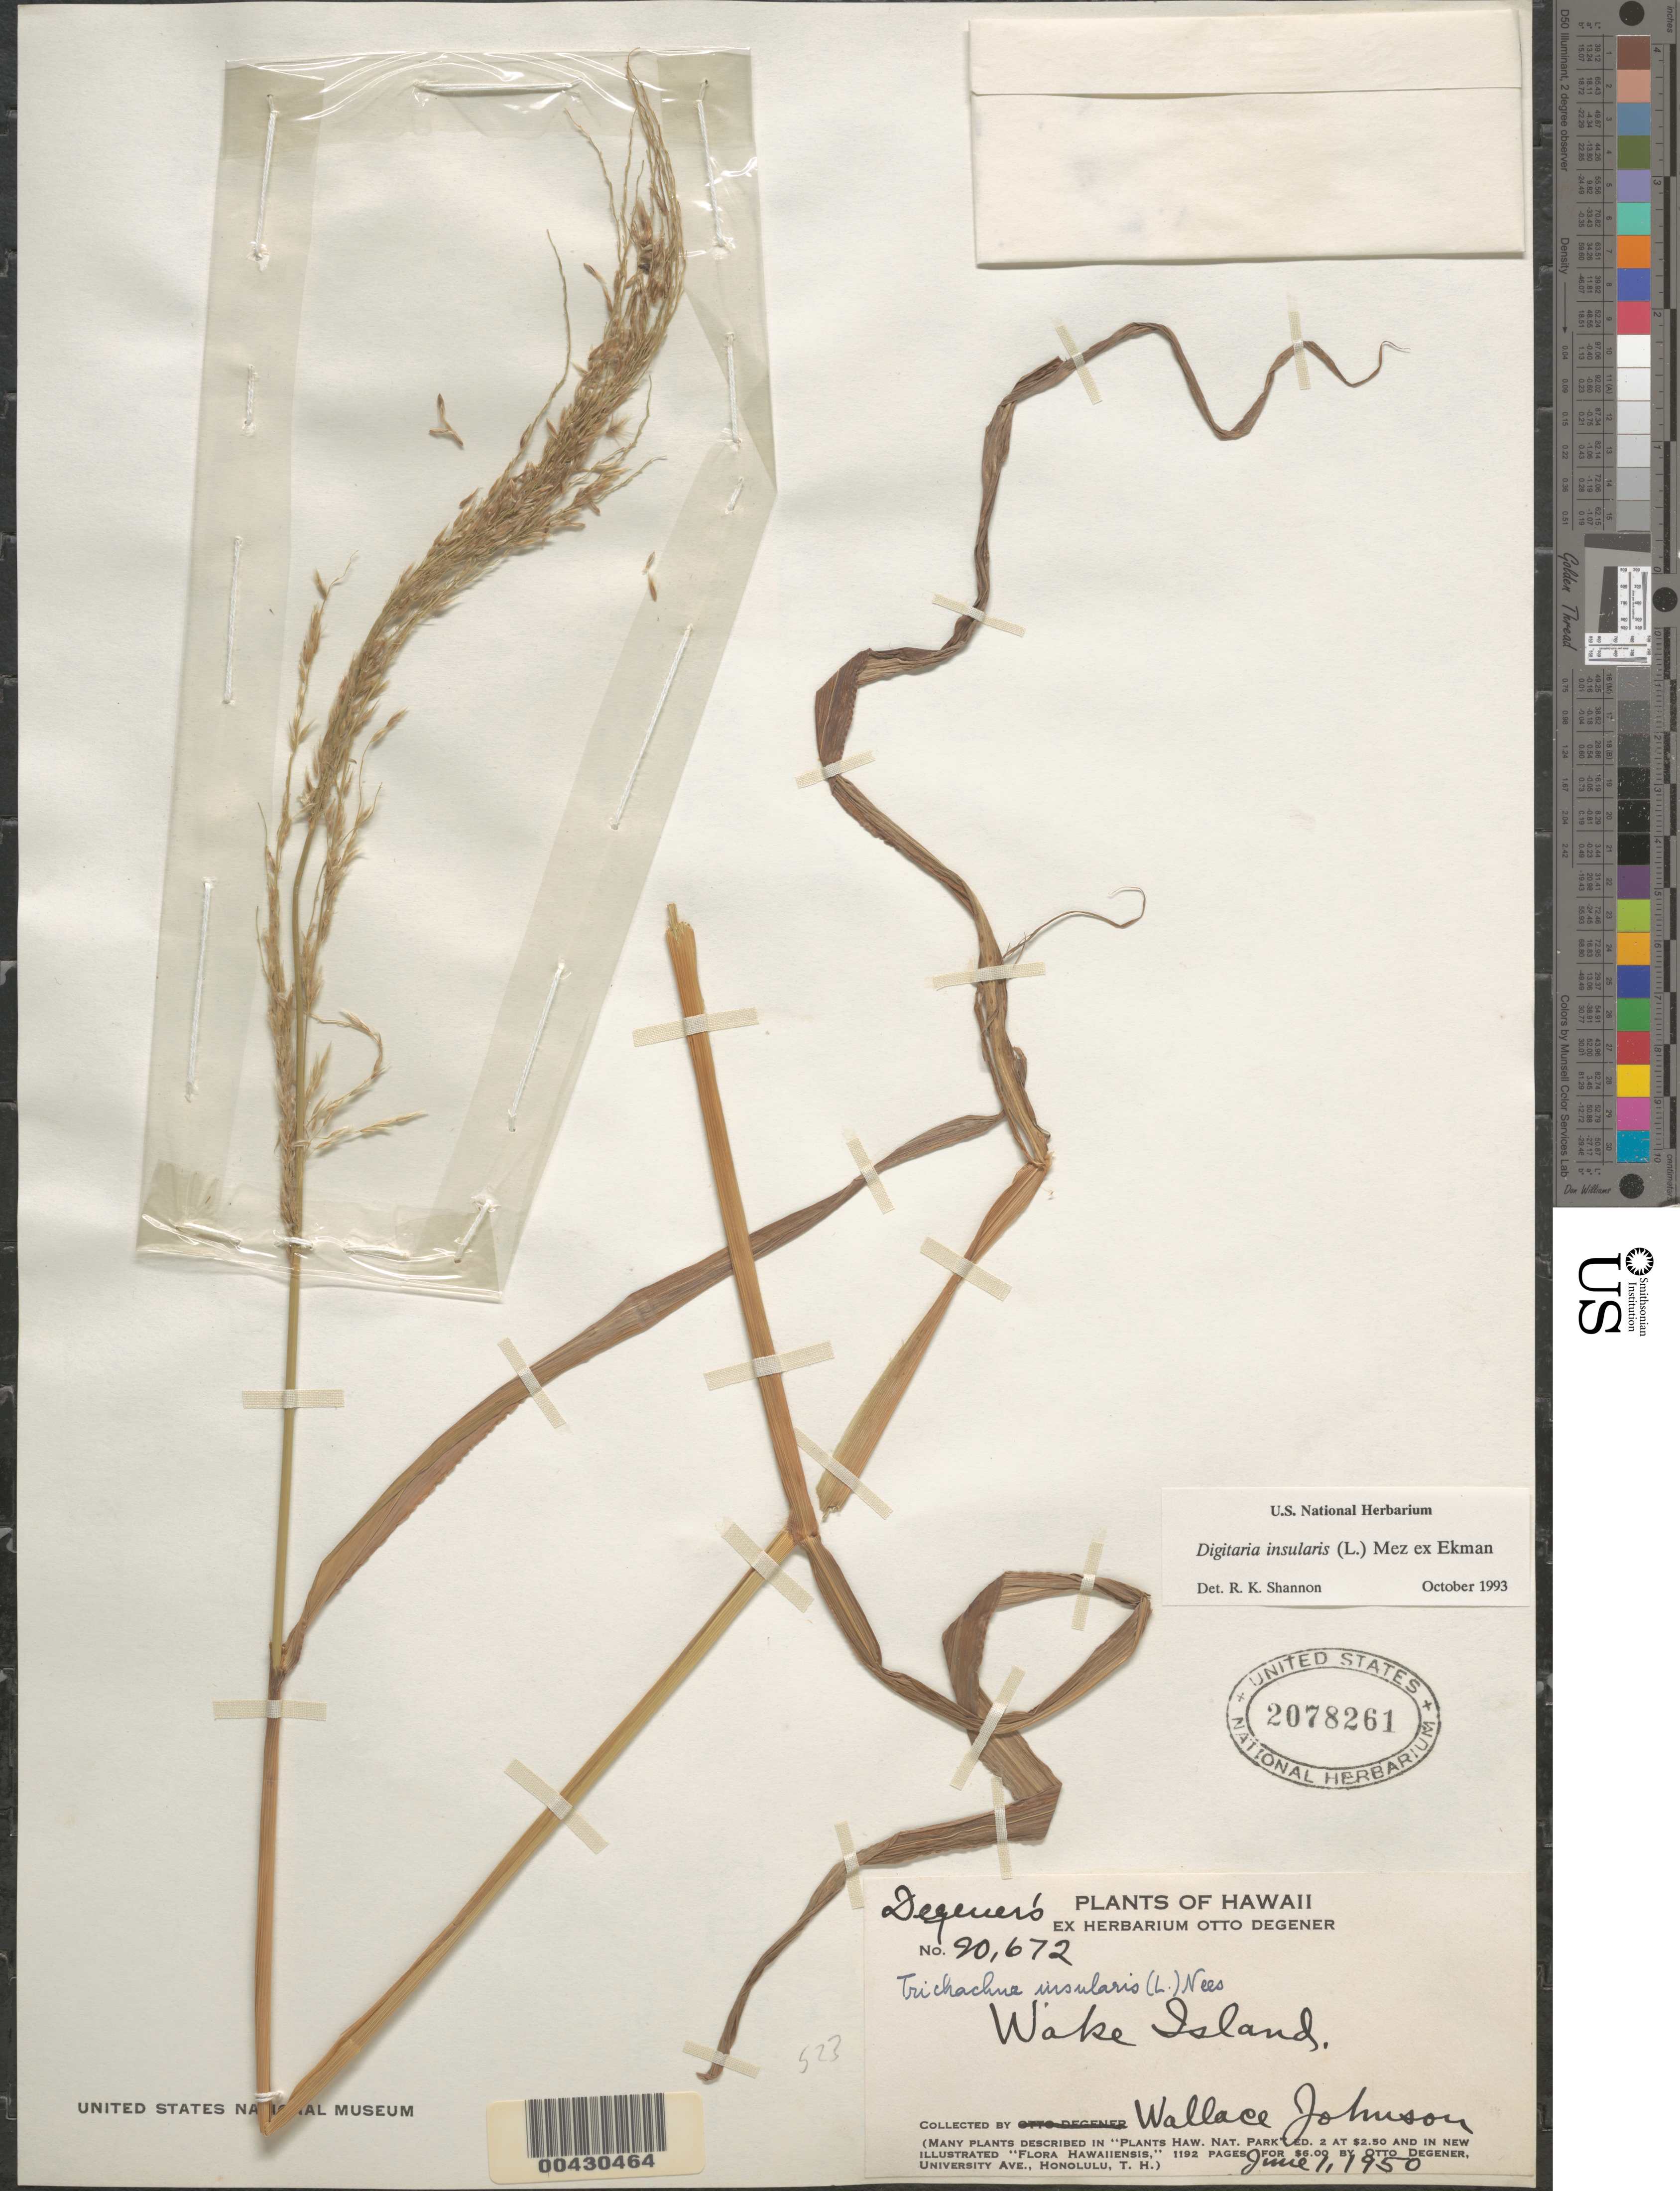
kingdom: Plantae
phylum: Tracheophyta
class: Liliopsida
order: Poales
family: Poaceae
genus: Digitaria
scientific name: Digitaria insularis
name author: (L.) Fedde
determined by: Shannon, R. K., (UNITED STATES)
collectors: W. Johnson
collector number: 20672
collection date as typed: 1 Jun 1950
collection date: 1950-06-01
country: U.S. Administered Pacific Islands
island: Wake Atoll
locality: Wake Islet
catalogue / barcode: US 2078261